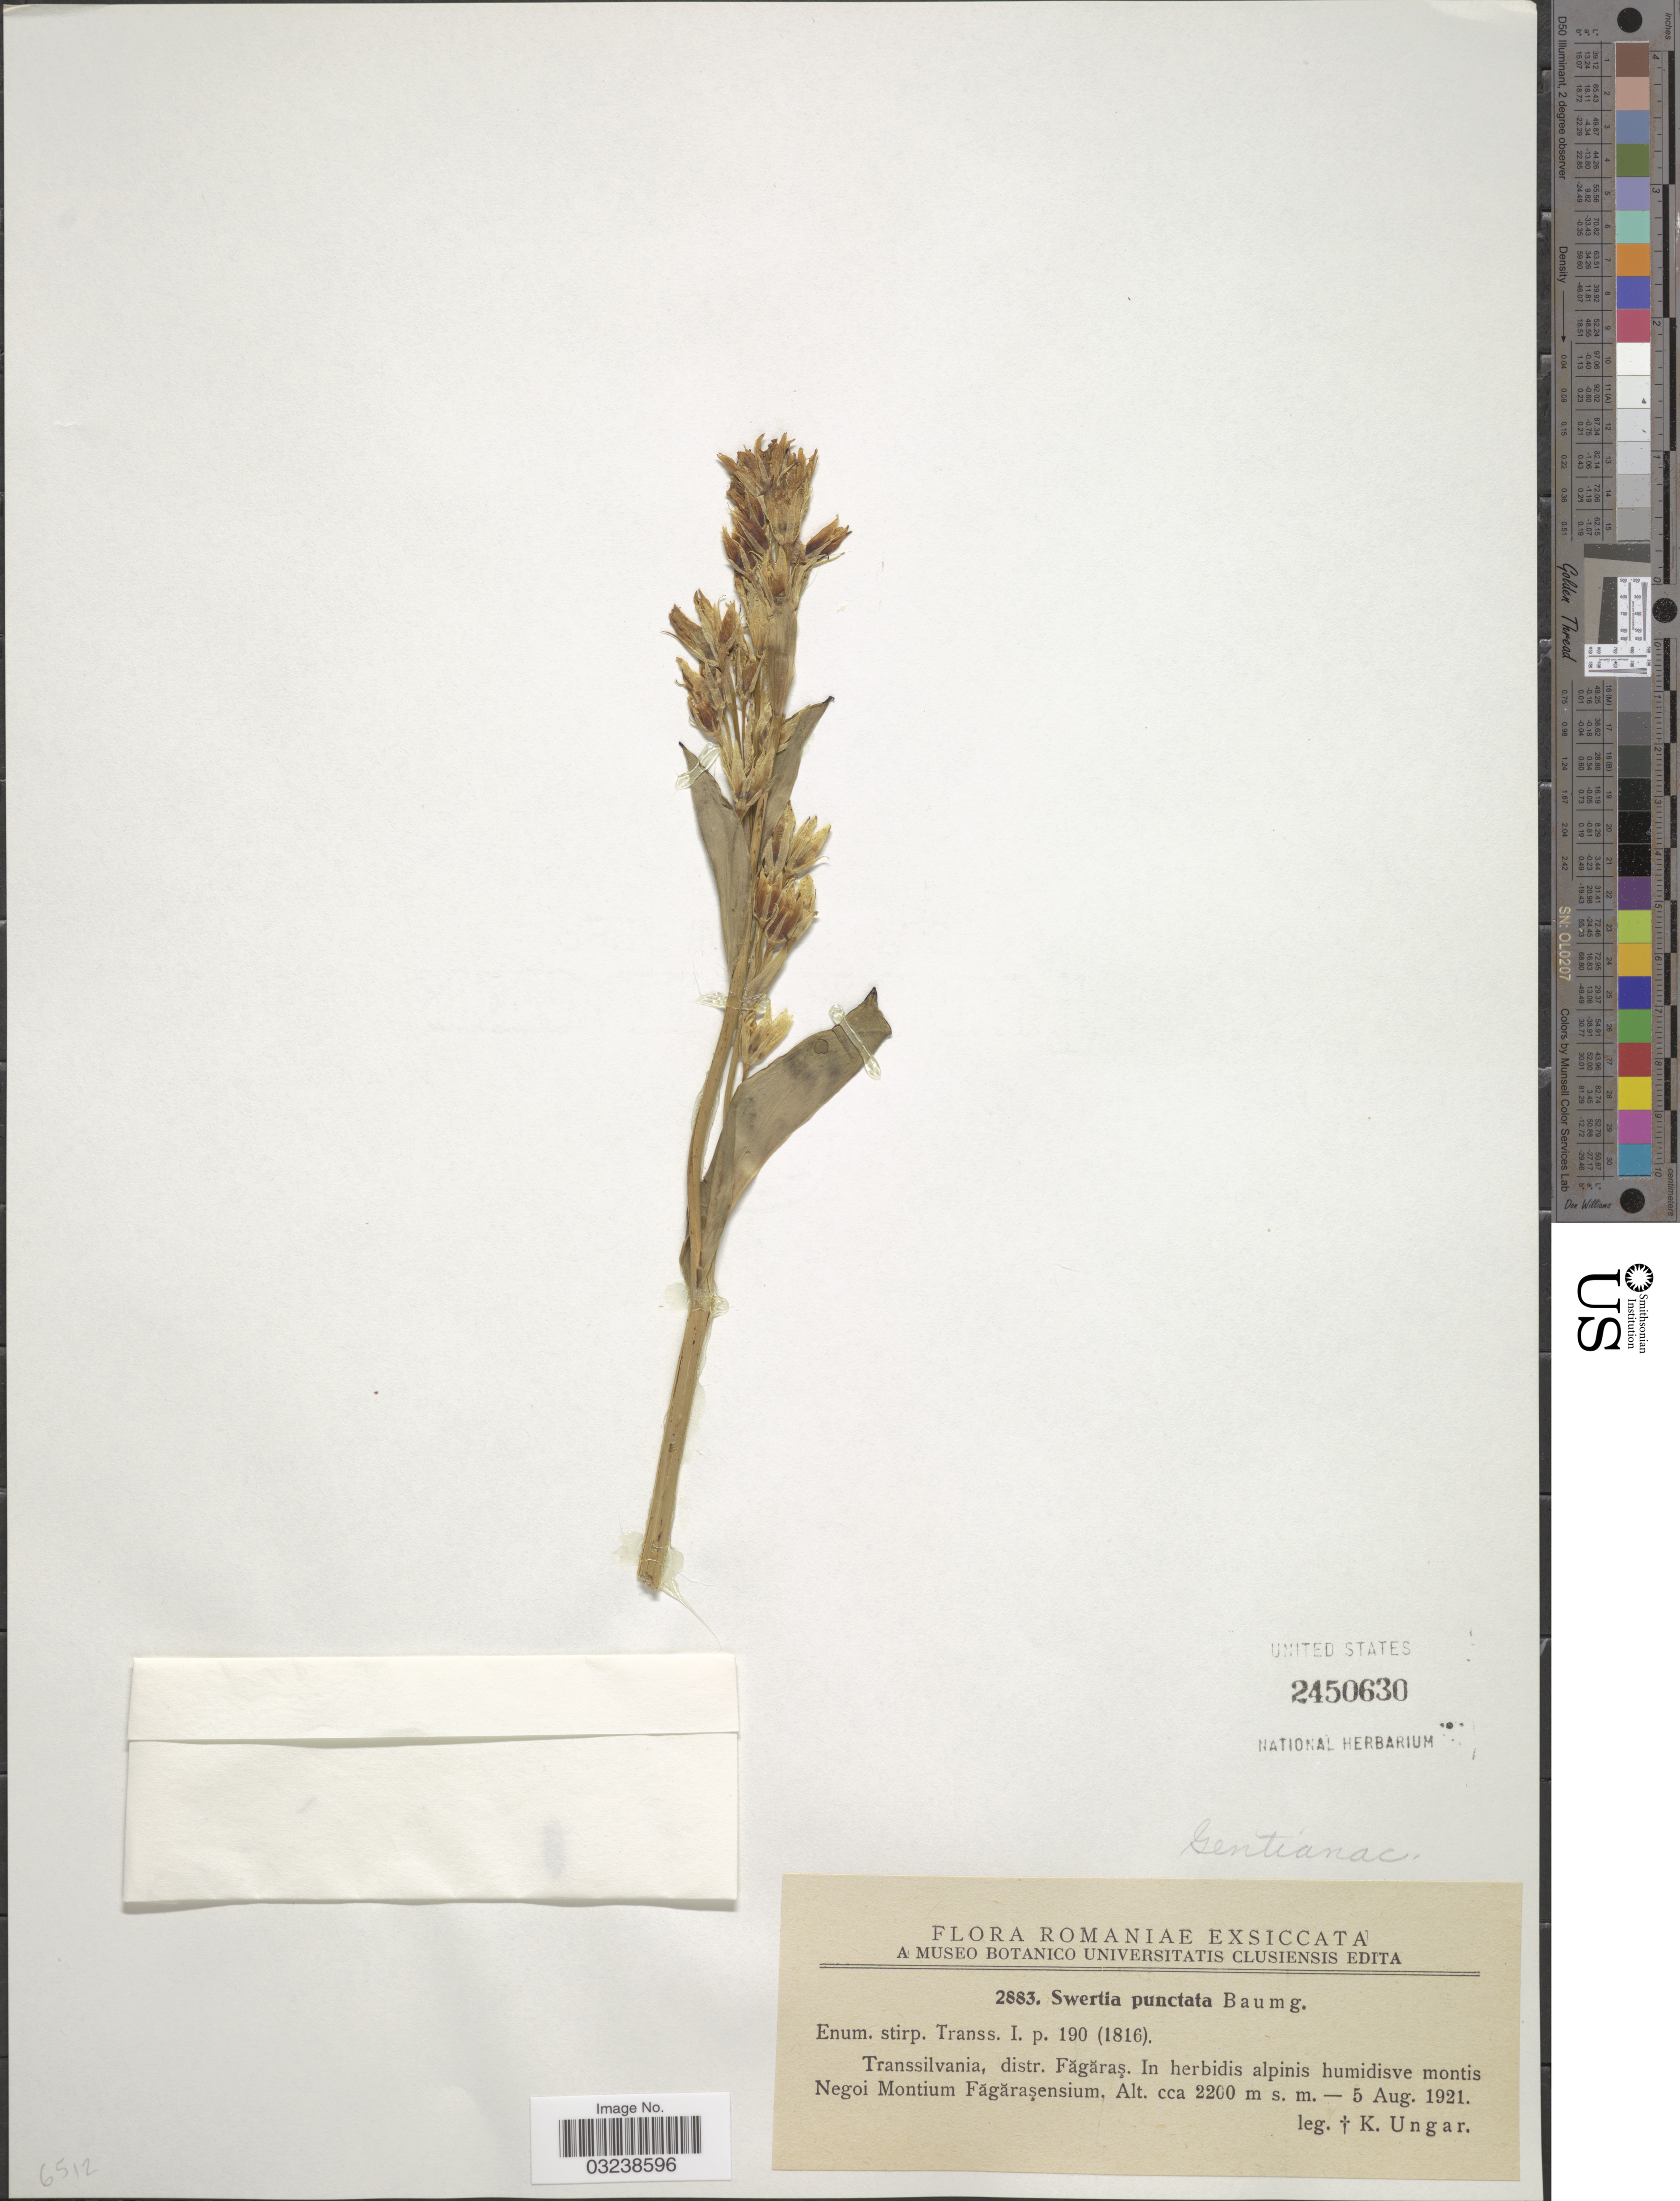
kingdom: Plantae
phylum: Tracheophyta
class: Magnoliopsida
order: Gentianales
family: Gentianaceae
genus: Swertia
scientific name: Swertia punctata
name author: Baumg.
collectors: K. Ungar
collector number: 2883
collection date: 1921-08-05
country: Romania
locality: Romaniae. Transsilvania, distr. Fagaras. In herbidis alpinis humidisve montis Negoi Montium Fagarasensium.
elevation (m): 2200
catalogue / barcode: US 2450630